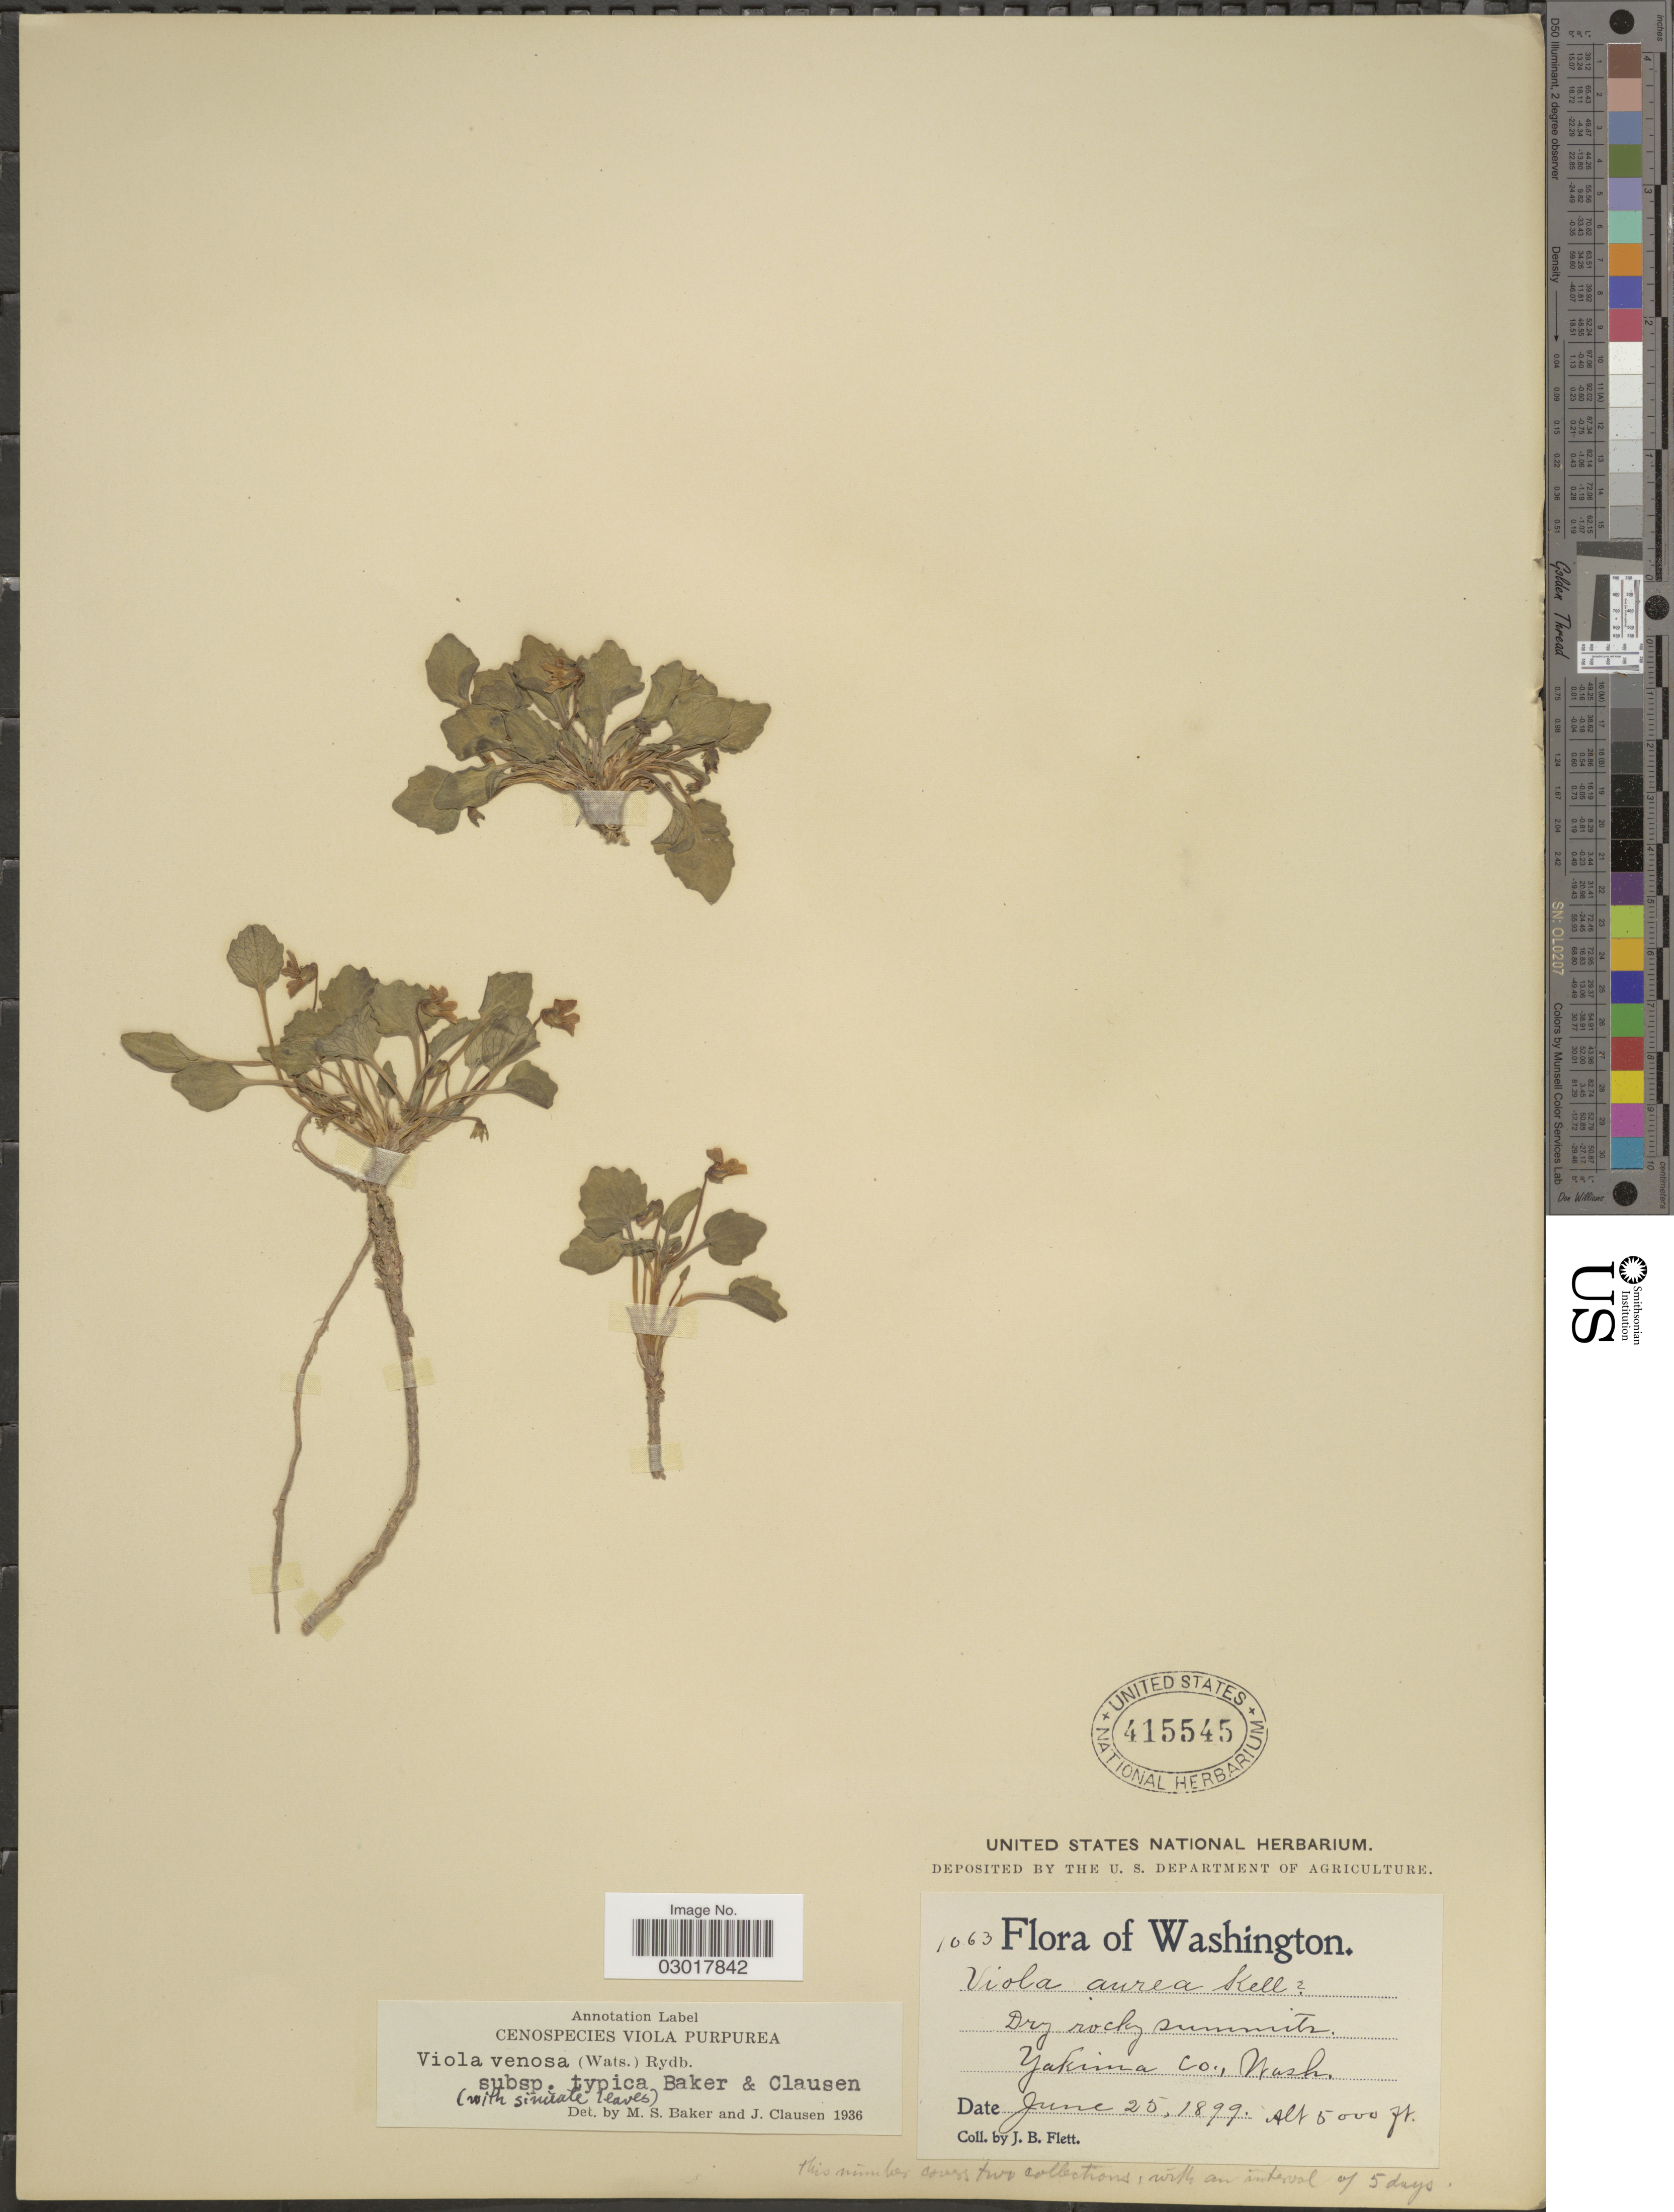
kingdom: Plantae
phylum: Tracheophyta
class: Magnoliopsida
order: Malpighiales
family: Violaceae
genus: Viola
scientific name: Viola venosa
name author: (S. Watson) Rydb.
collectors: J. Flett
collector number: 1063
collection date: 1899-06-25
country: United States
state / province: Washington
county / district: Yakima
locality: Yakima Co.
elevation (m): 1524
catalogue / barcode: US 415545